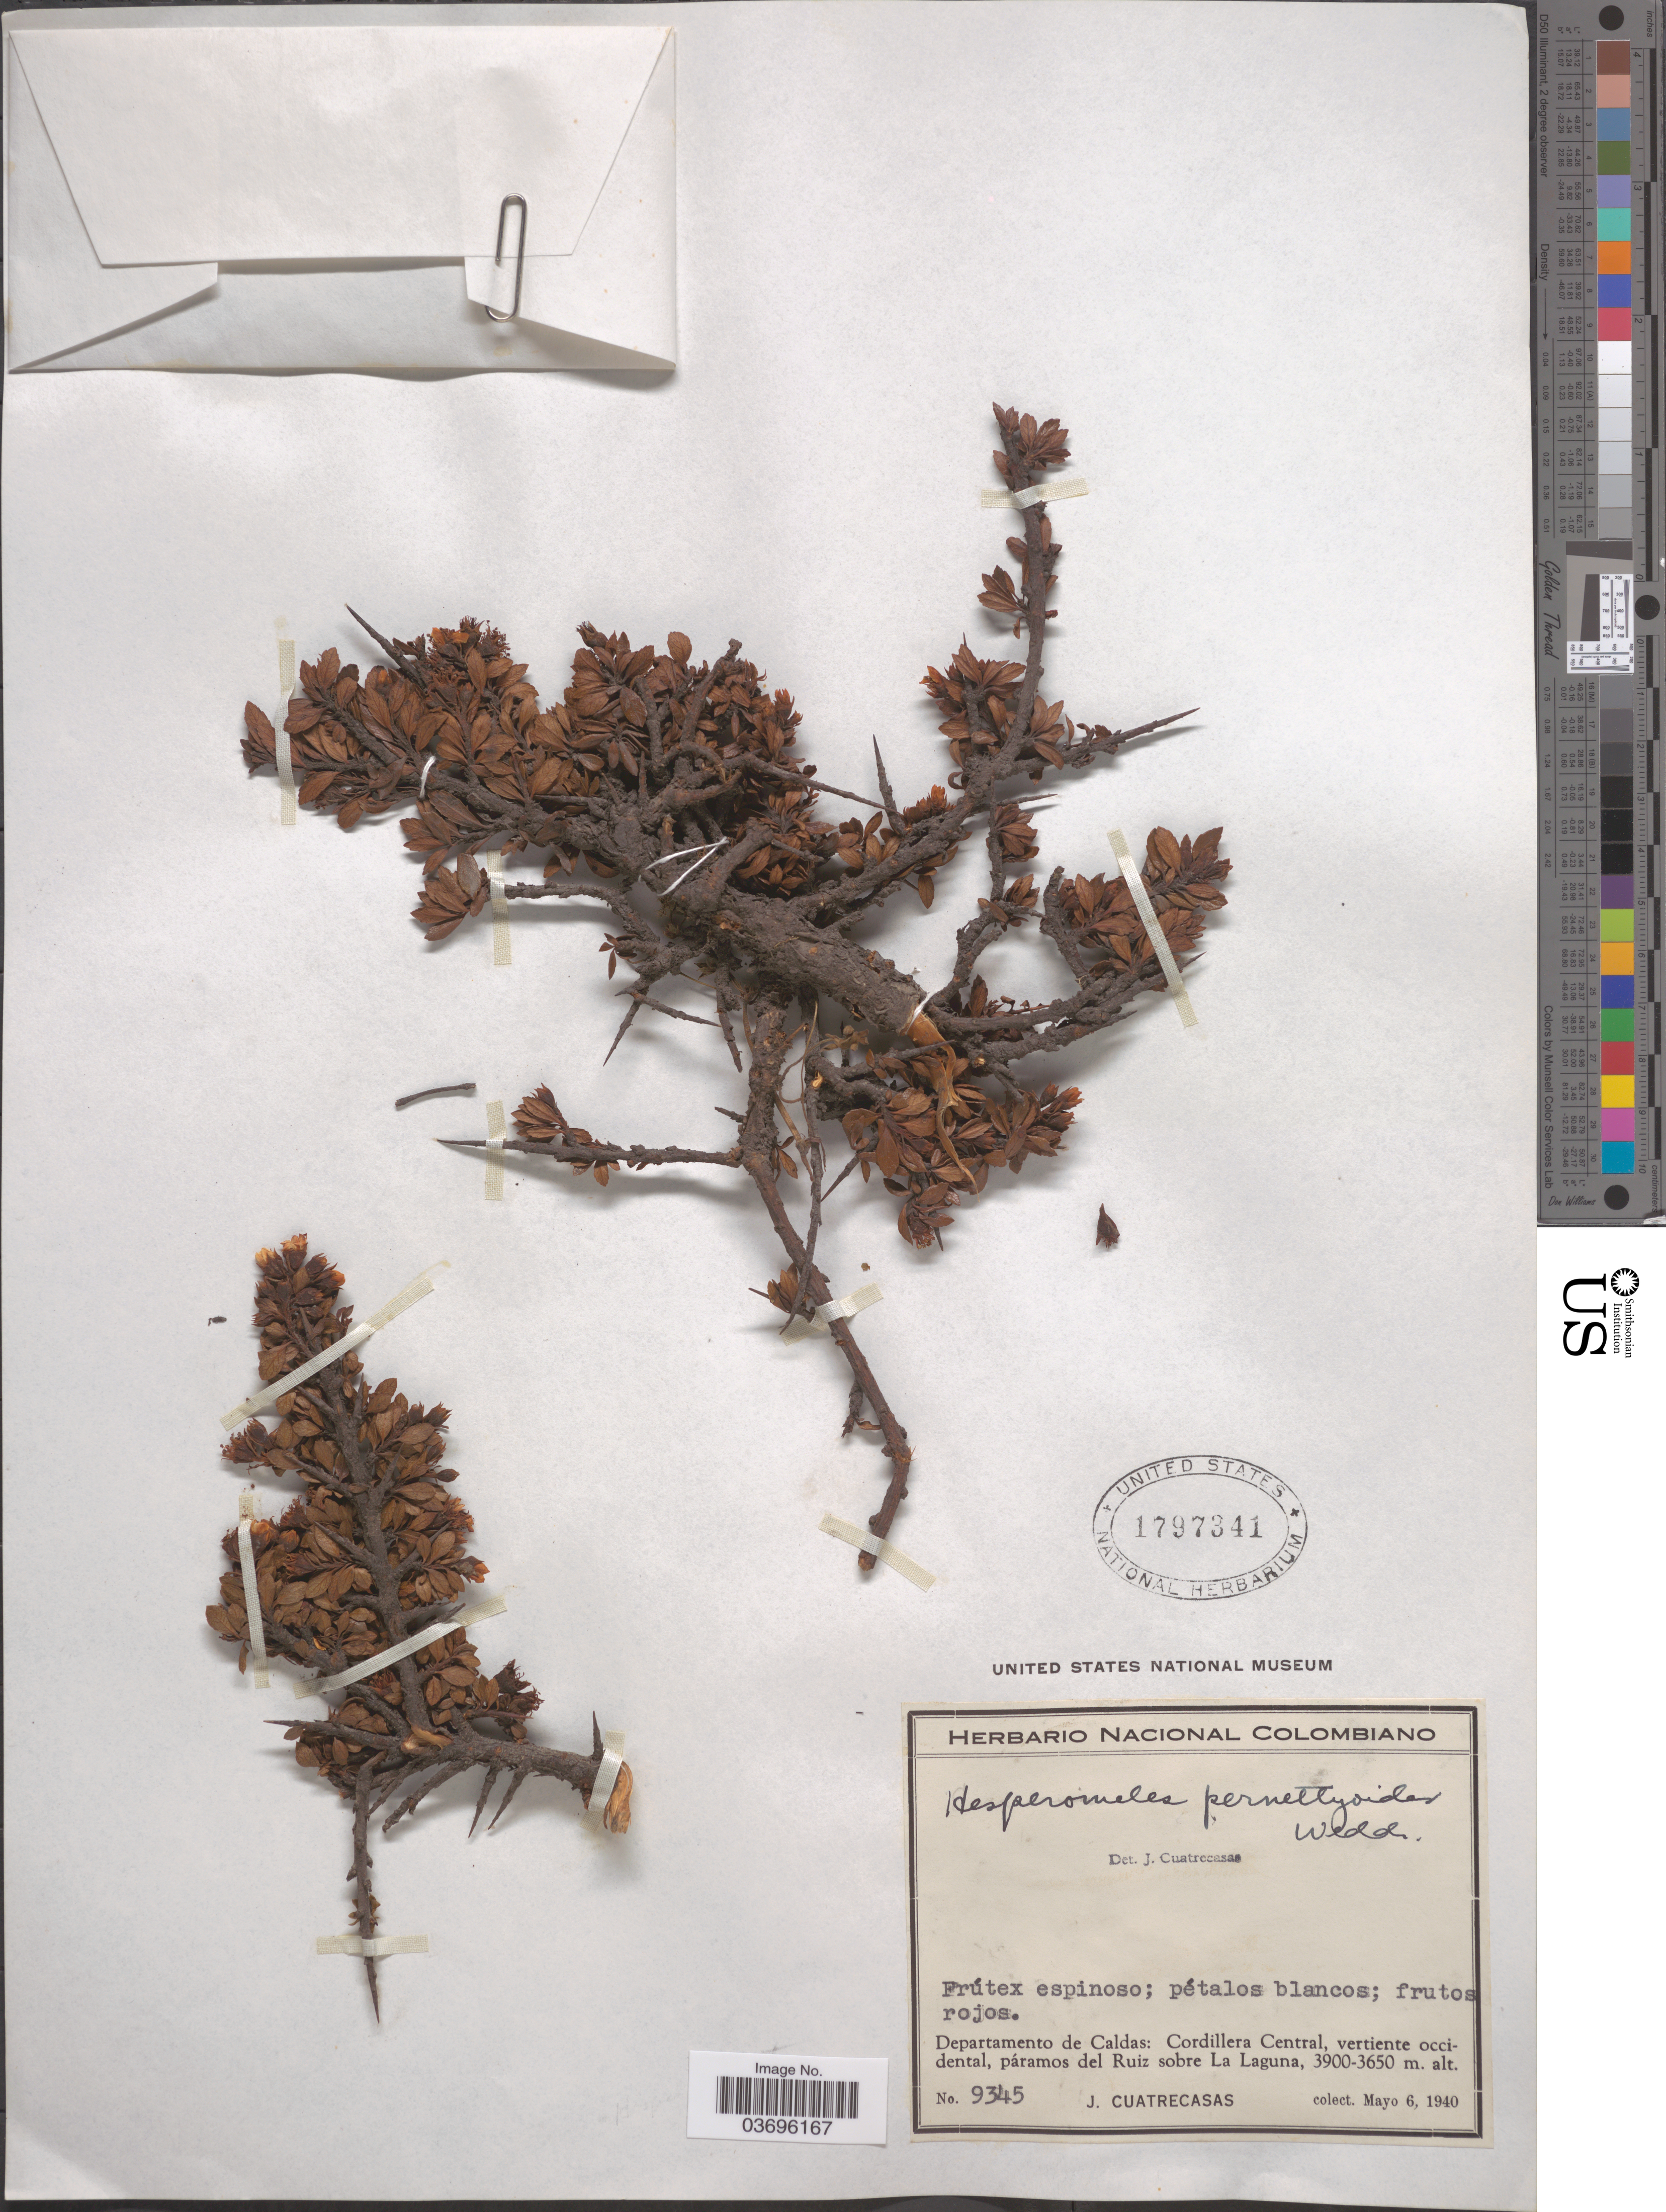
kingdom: Plantae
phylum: Tracheophyta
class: Magnoliopsida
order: Rosales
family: Rosaceae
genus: Hesperomeles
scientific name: Hesperomeles pernettyoides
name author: Wedd.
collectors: J. Cuatrecasas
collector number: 9345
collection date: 1940-05-06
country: Colombia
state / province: Caldas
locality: Departamento de Caldas: Cordillera Central, vertiente occidental, páramos del Ruiz sobre La Laguna.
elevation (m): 3650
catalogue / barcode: US 1797341